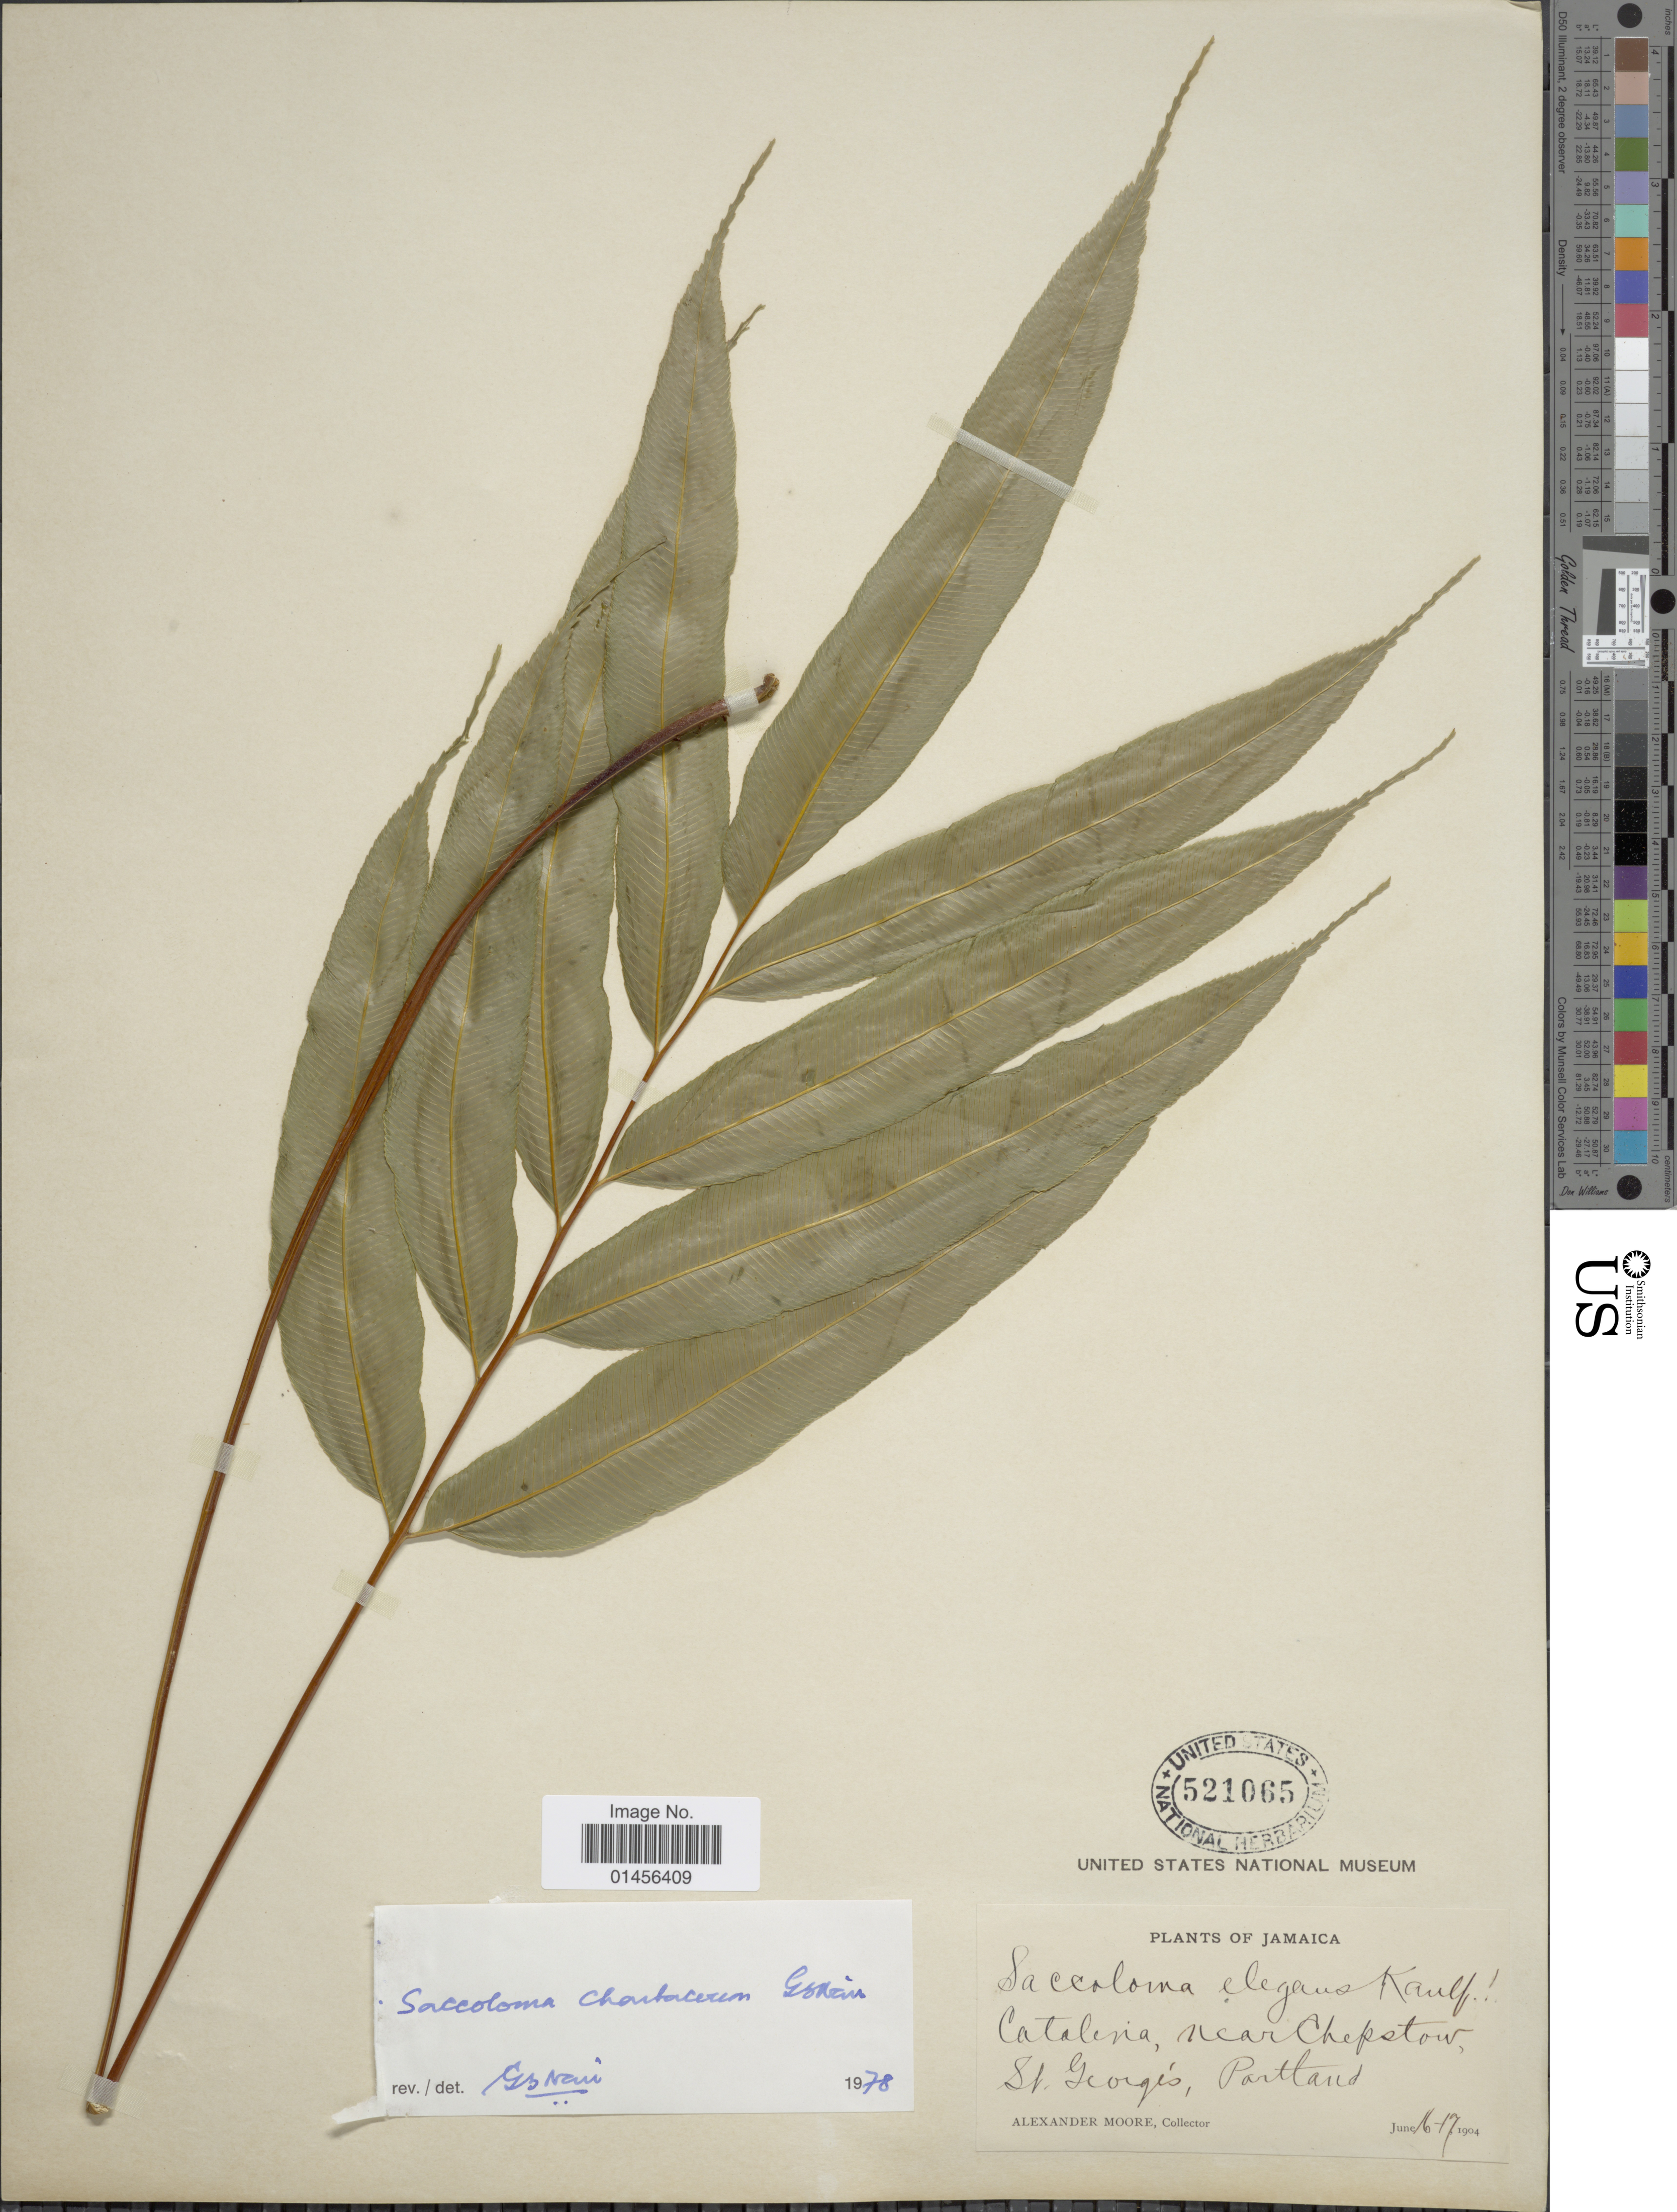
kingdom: Plantae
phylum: Tracheophyta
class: Polypodiopsida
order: Polypodiales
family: Saccolomataceae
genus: Saccoloma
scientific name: Saccoloma elegans subsp. chartaceum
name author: Cremers & K.U. Kramer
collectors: A. Moore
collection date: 1904-06-16/1904-06-17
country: Jamaica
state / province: Portland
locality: Catalina, near Chepstown, St Georges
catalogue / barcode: US 521065